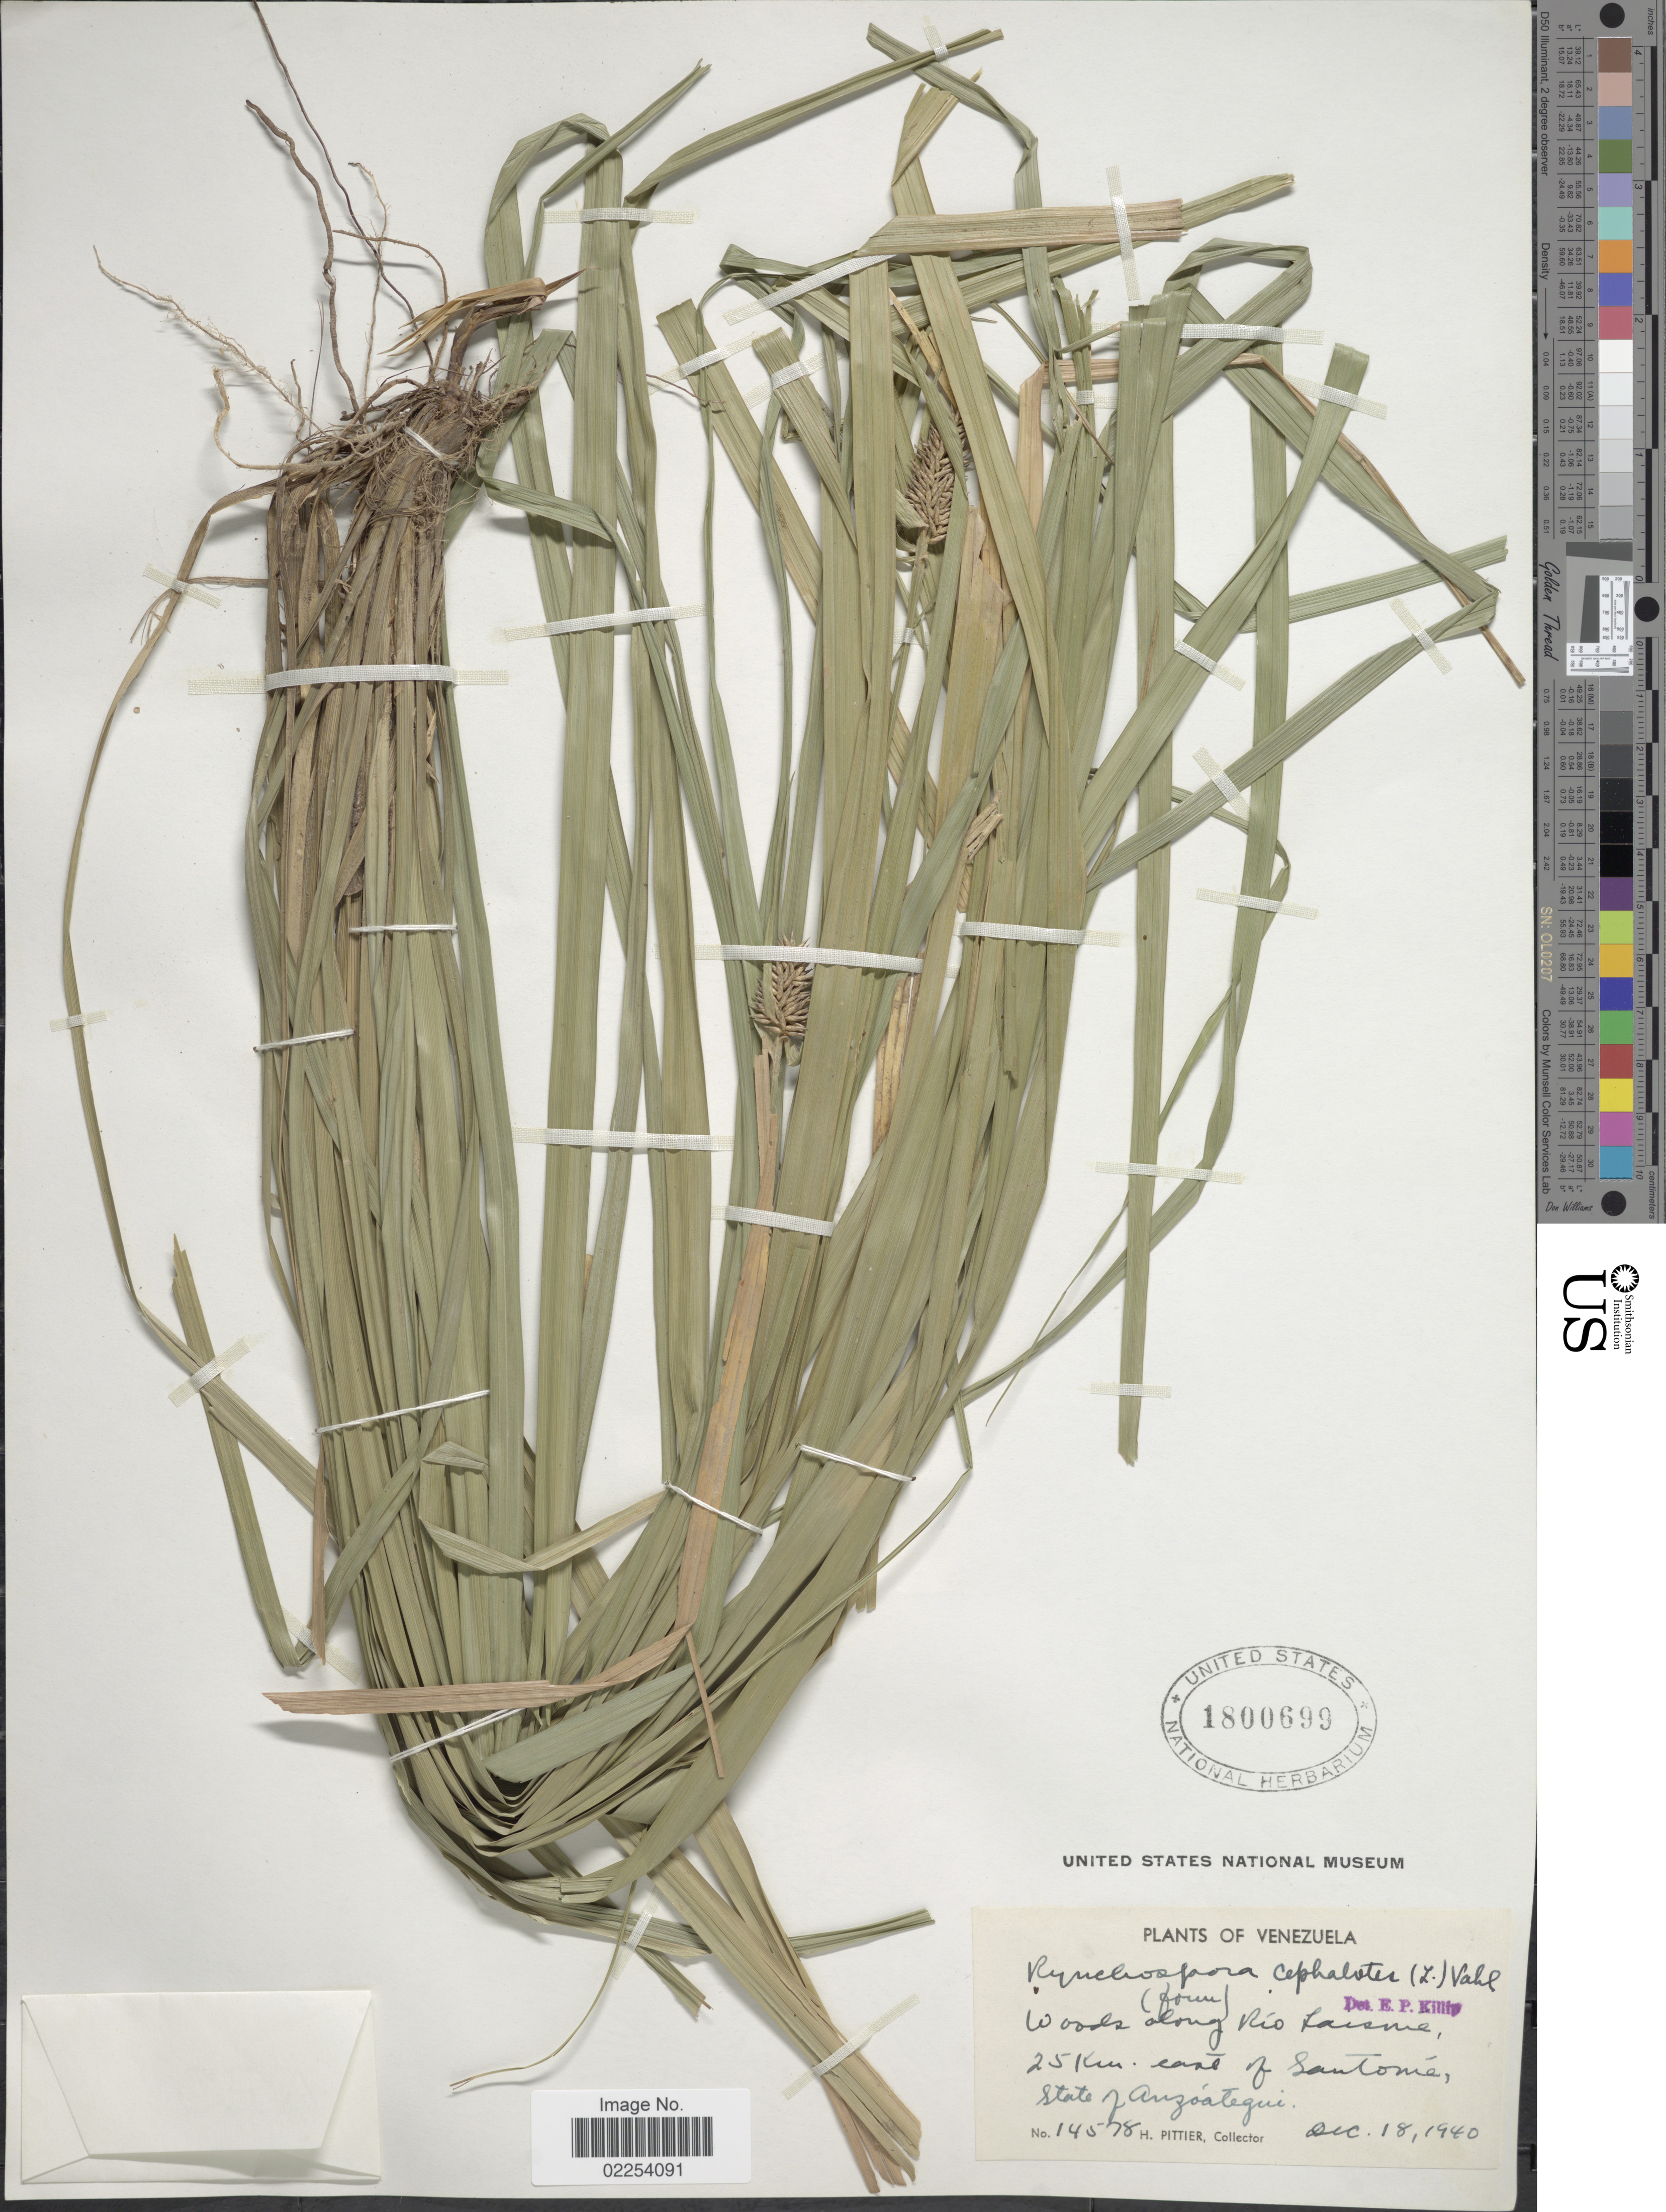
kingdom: Plantae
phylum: Tracheophyta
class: Liliopsida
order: Poales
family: Cyperaceae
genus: Rhynchospora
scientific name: Rhynchospora cephalotes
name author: (L.) Vahl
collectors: H. F. Pittier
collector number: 14578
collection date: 1940-12-18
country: Venezuela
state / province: Anzoategui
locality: Woods along Rio Laisme, 25 km east of Santomé [San Tomé]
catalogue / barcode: US 1800699